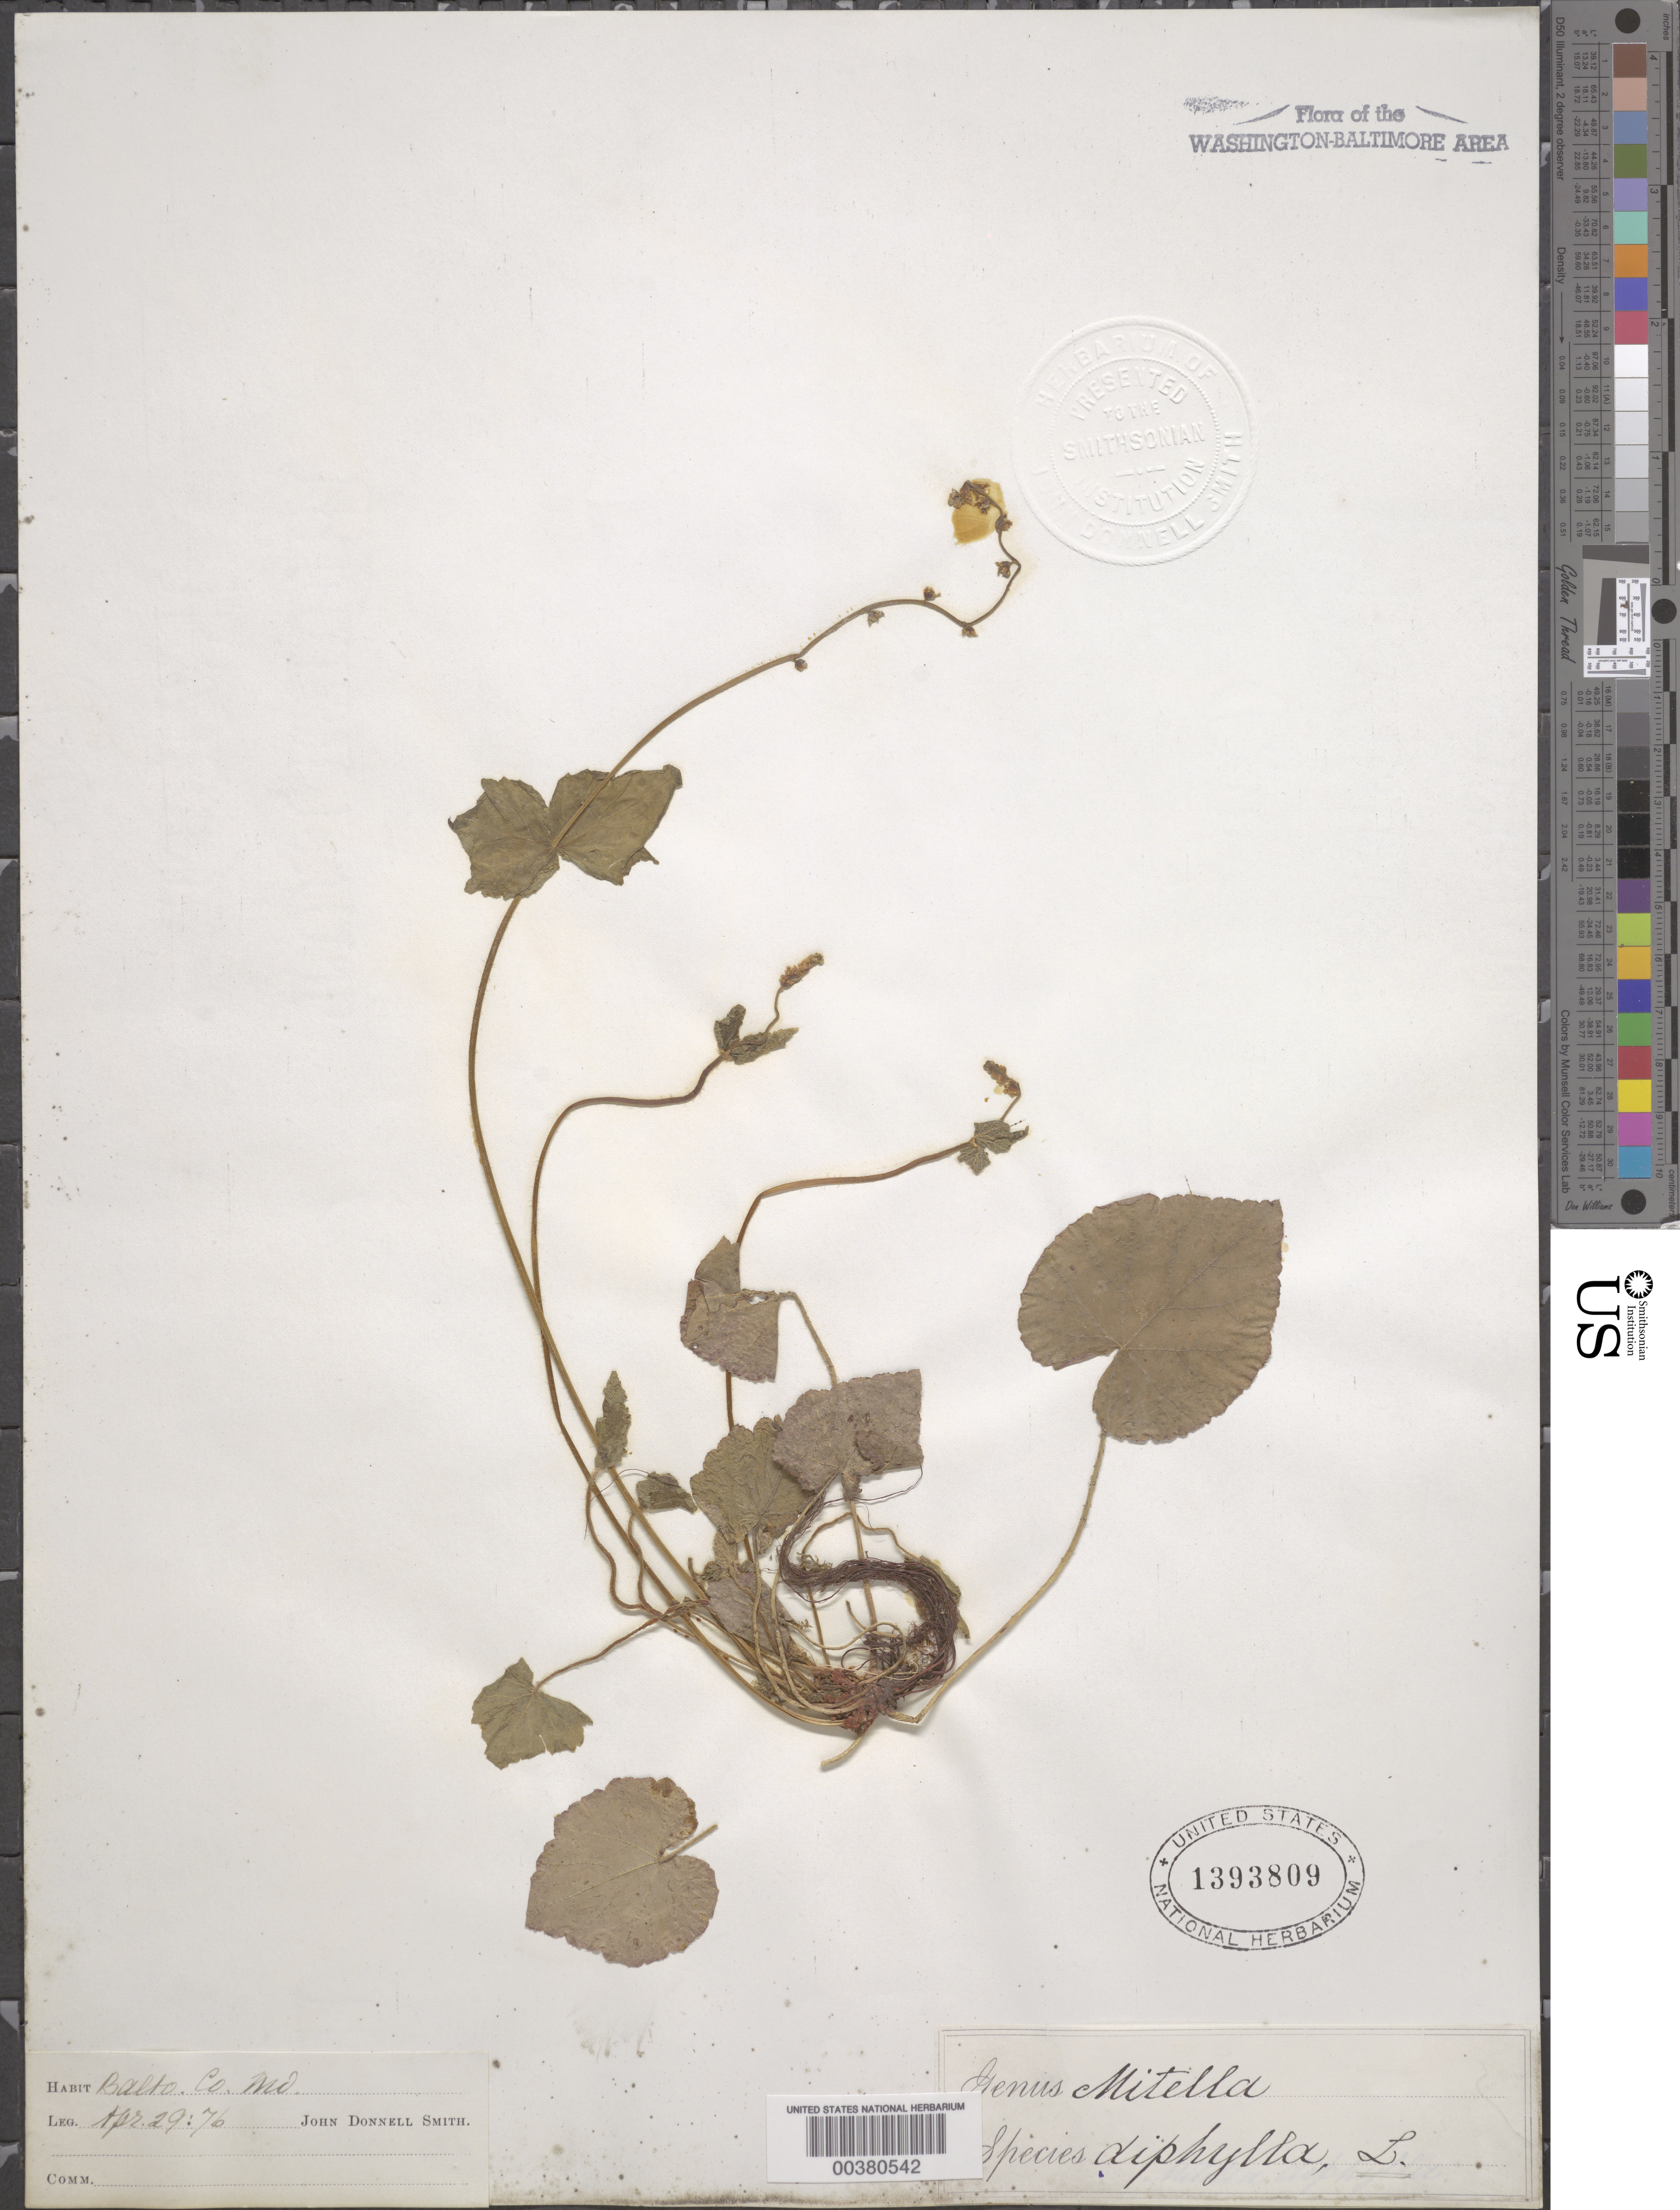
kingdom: Plantae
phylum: Tracheophyta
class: Magnoliopsida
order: Saxifragales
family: Saxifragaceae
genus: Mitella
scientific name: Mitella diphylla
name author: L.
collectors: J. Donnell Smith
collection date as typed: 29 Apr 1876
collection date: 1876-04-29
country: United States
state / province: Maryland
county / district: Baltimore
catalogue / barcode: US 1393809